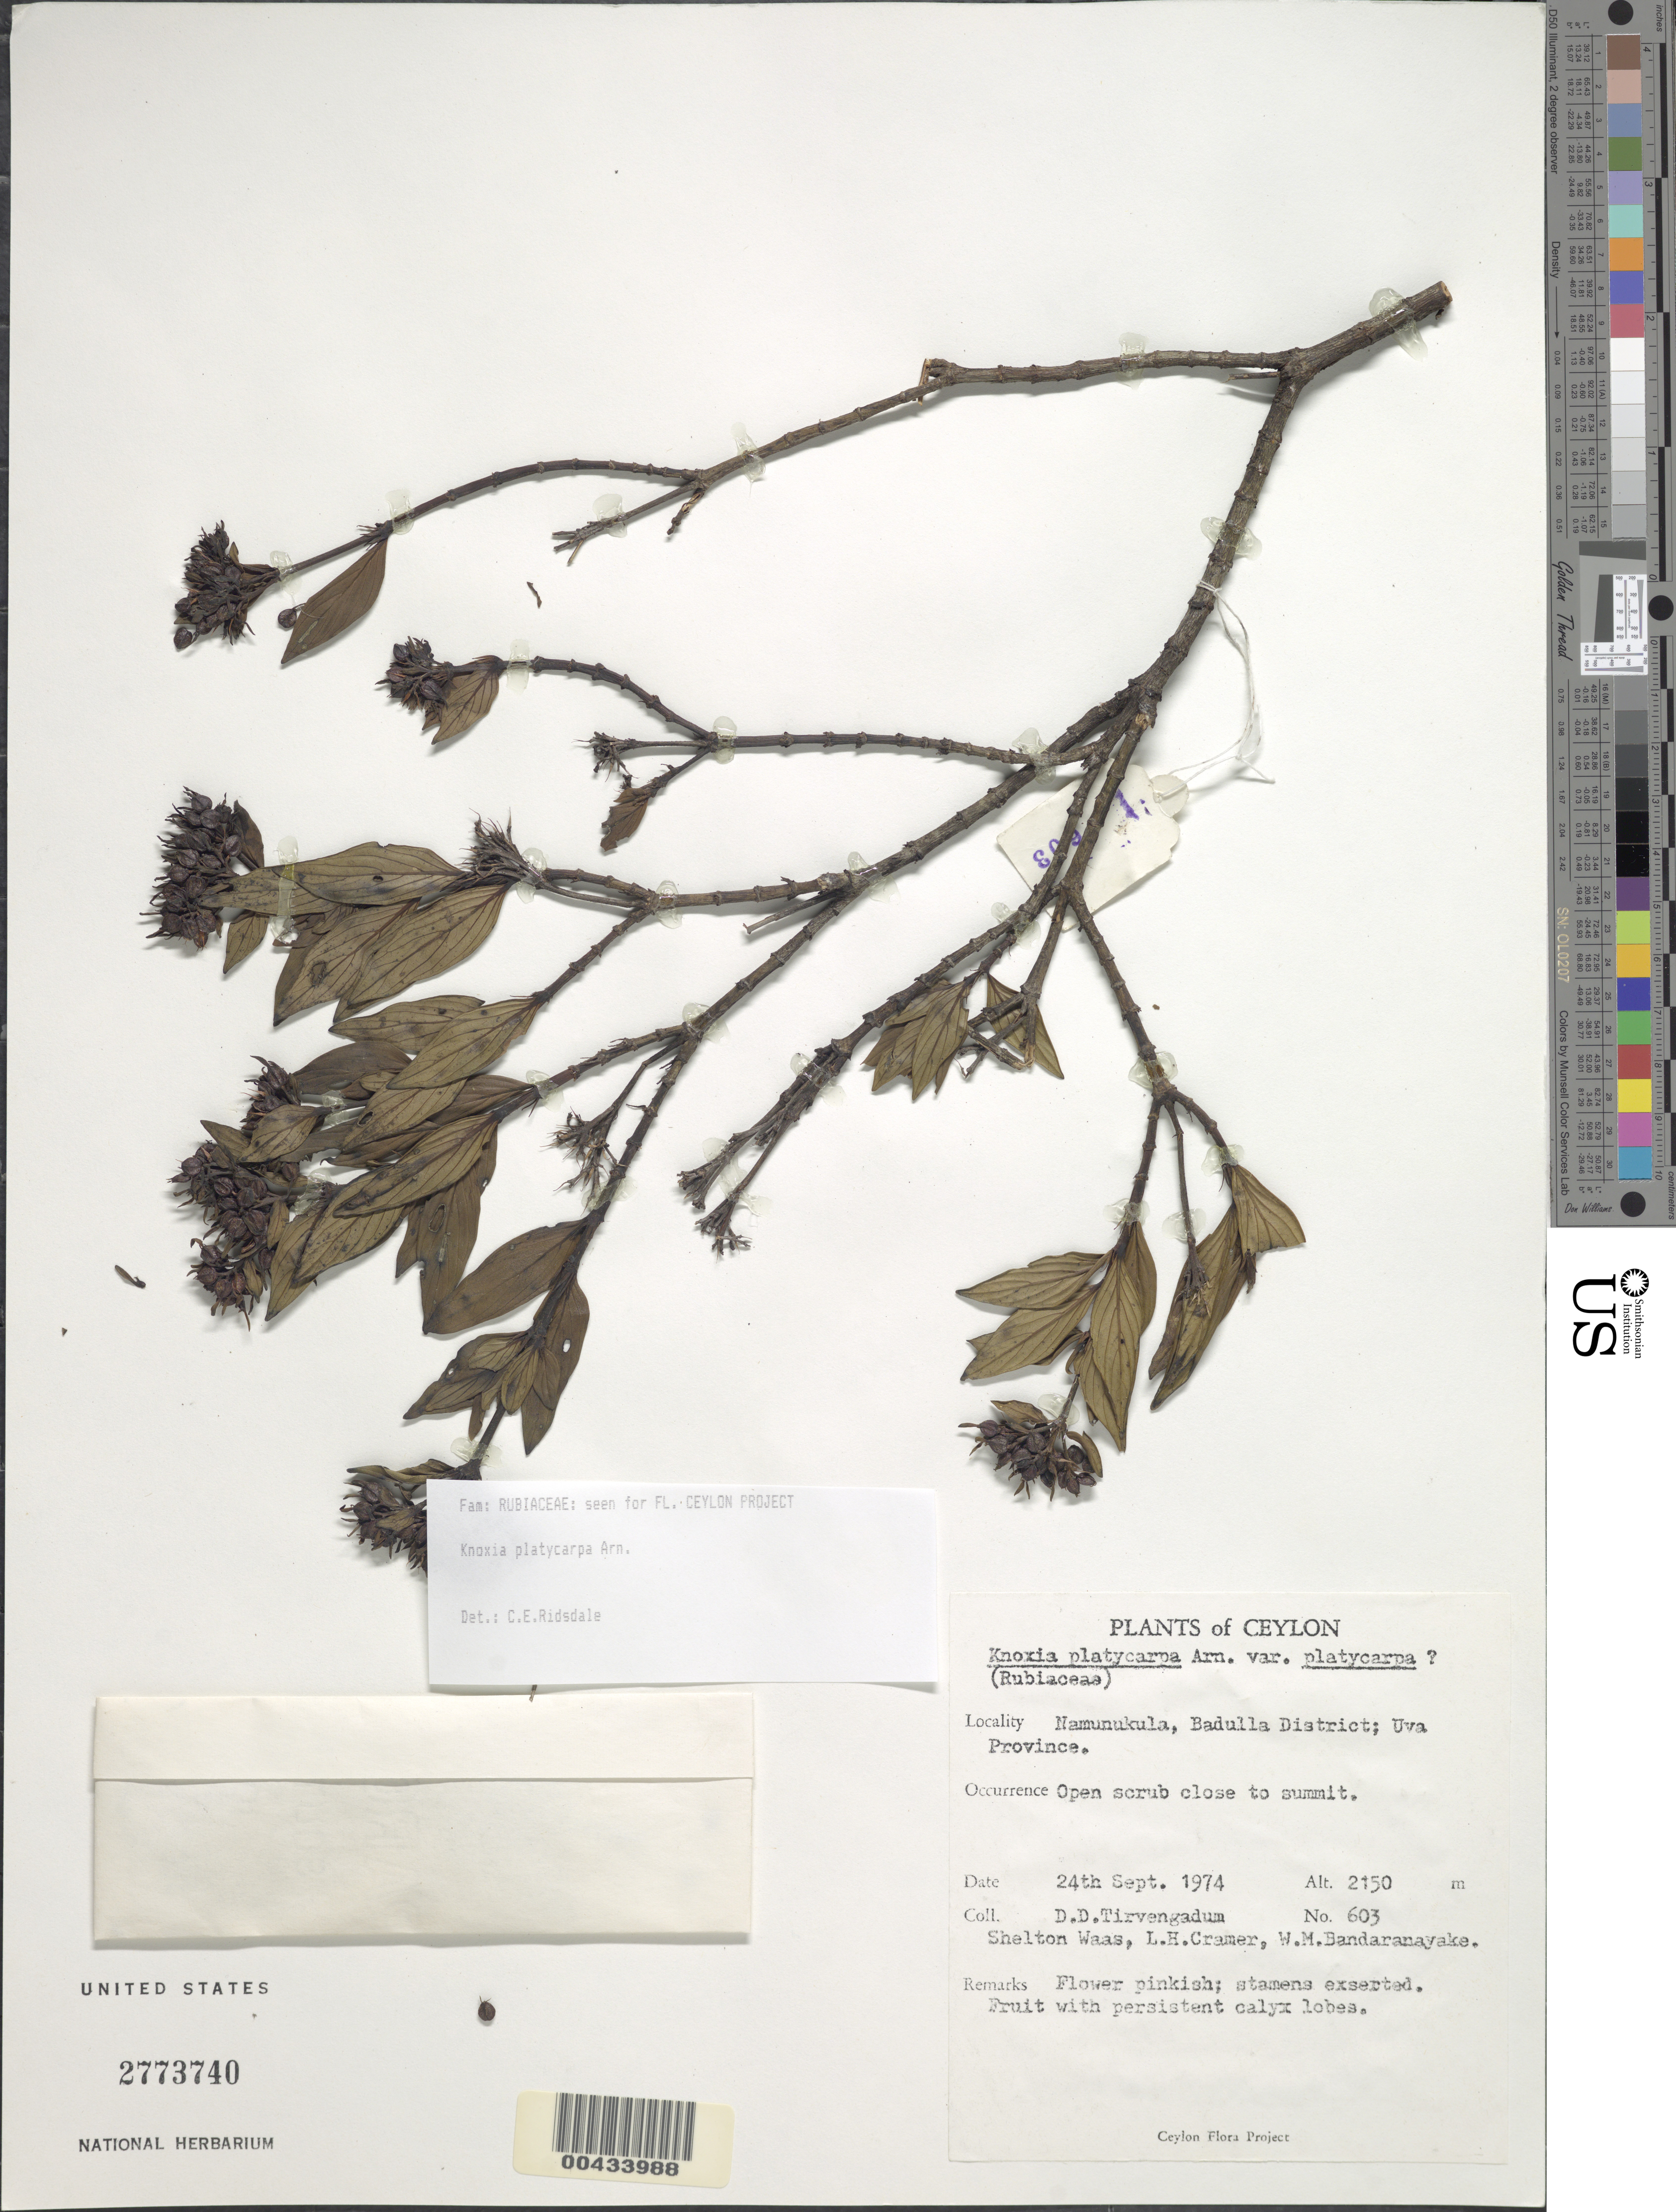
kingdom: Plantae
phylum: Tracheophyta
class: Magnoliopsida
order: Gentianales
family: Rubiaceae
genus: Knoxia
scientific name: Knoxia platycarpa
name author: Arn.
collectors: D. Tirvengadum & S. Waas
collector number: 603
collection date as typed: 24 Sep 1974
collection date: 1974-09-24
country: Sri Lanka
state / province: Uva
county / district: Badulla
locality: Namunukula Kanda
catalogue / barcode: US 2773740